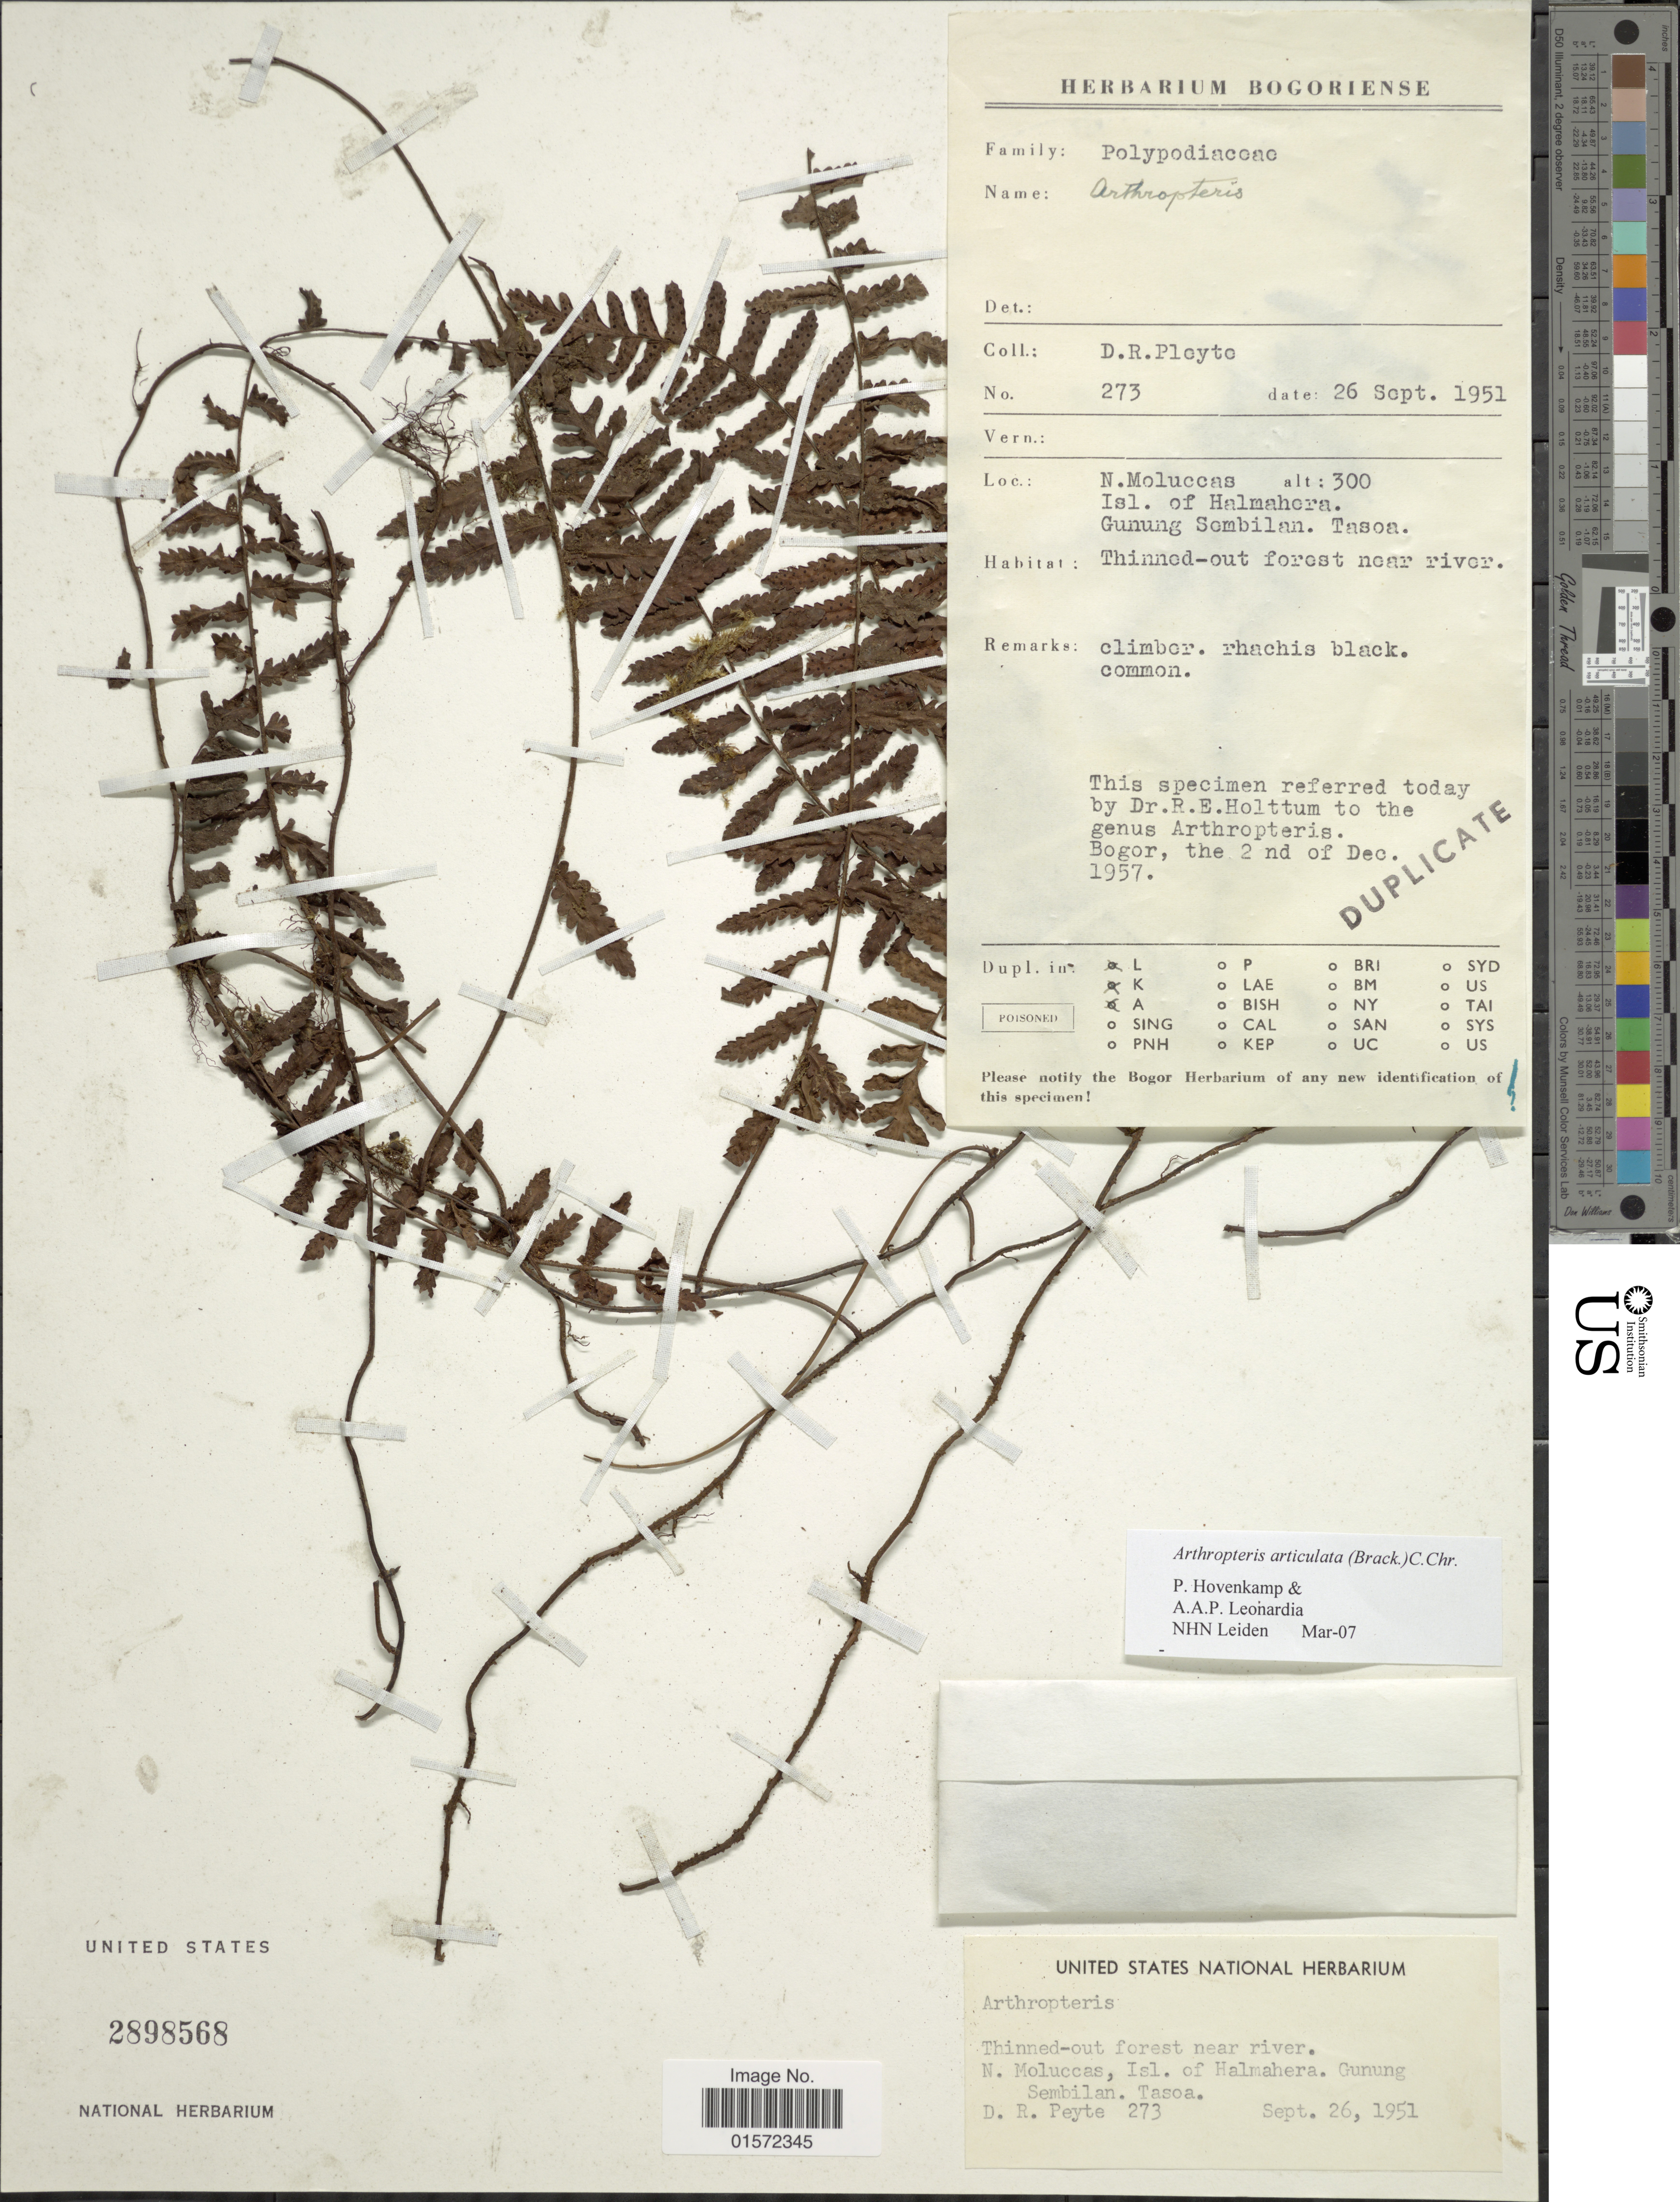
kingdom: Plantae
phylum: Tracheophyta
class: Polypodiopsida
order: Polypodiales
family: Tectariaceae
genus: Arthropteris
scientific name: Arthropteris articulata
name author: (Brack.) C. Chr.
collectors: D. Pleyte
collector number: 273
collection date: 1951-09-26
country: Indonesia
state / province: Maluku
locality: N. Moluccas, Isl. of Halmahera. Gunung Sembilan, Tasoa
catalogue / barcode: US 2898568